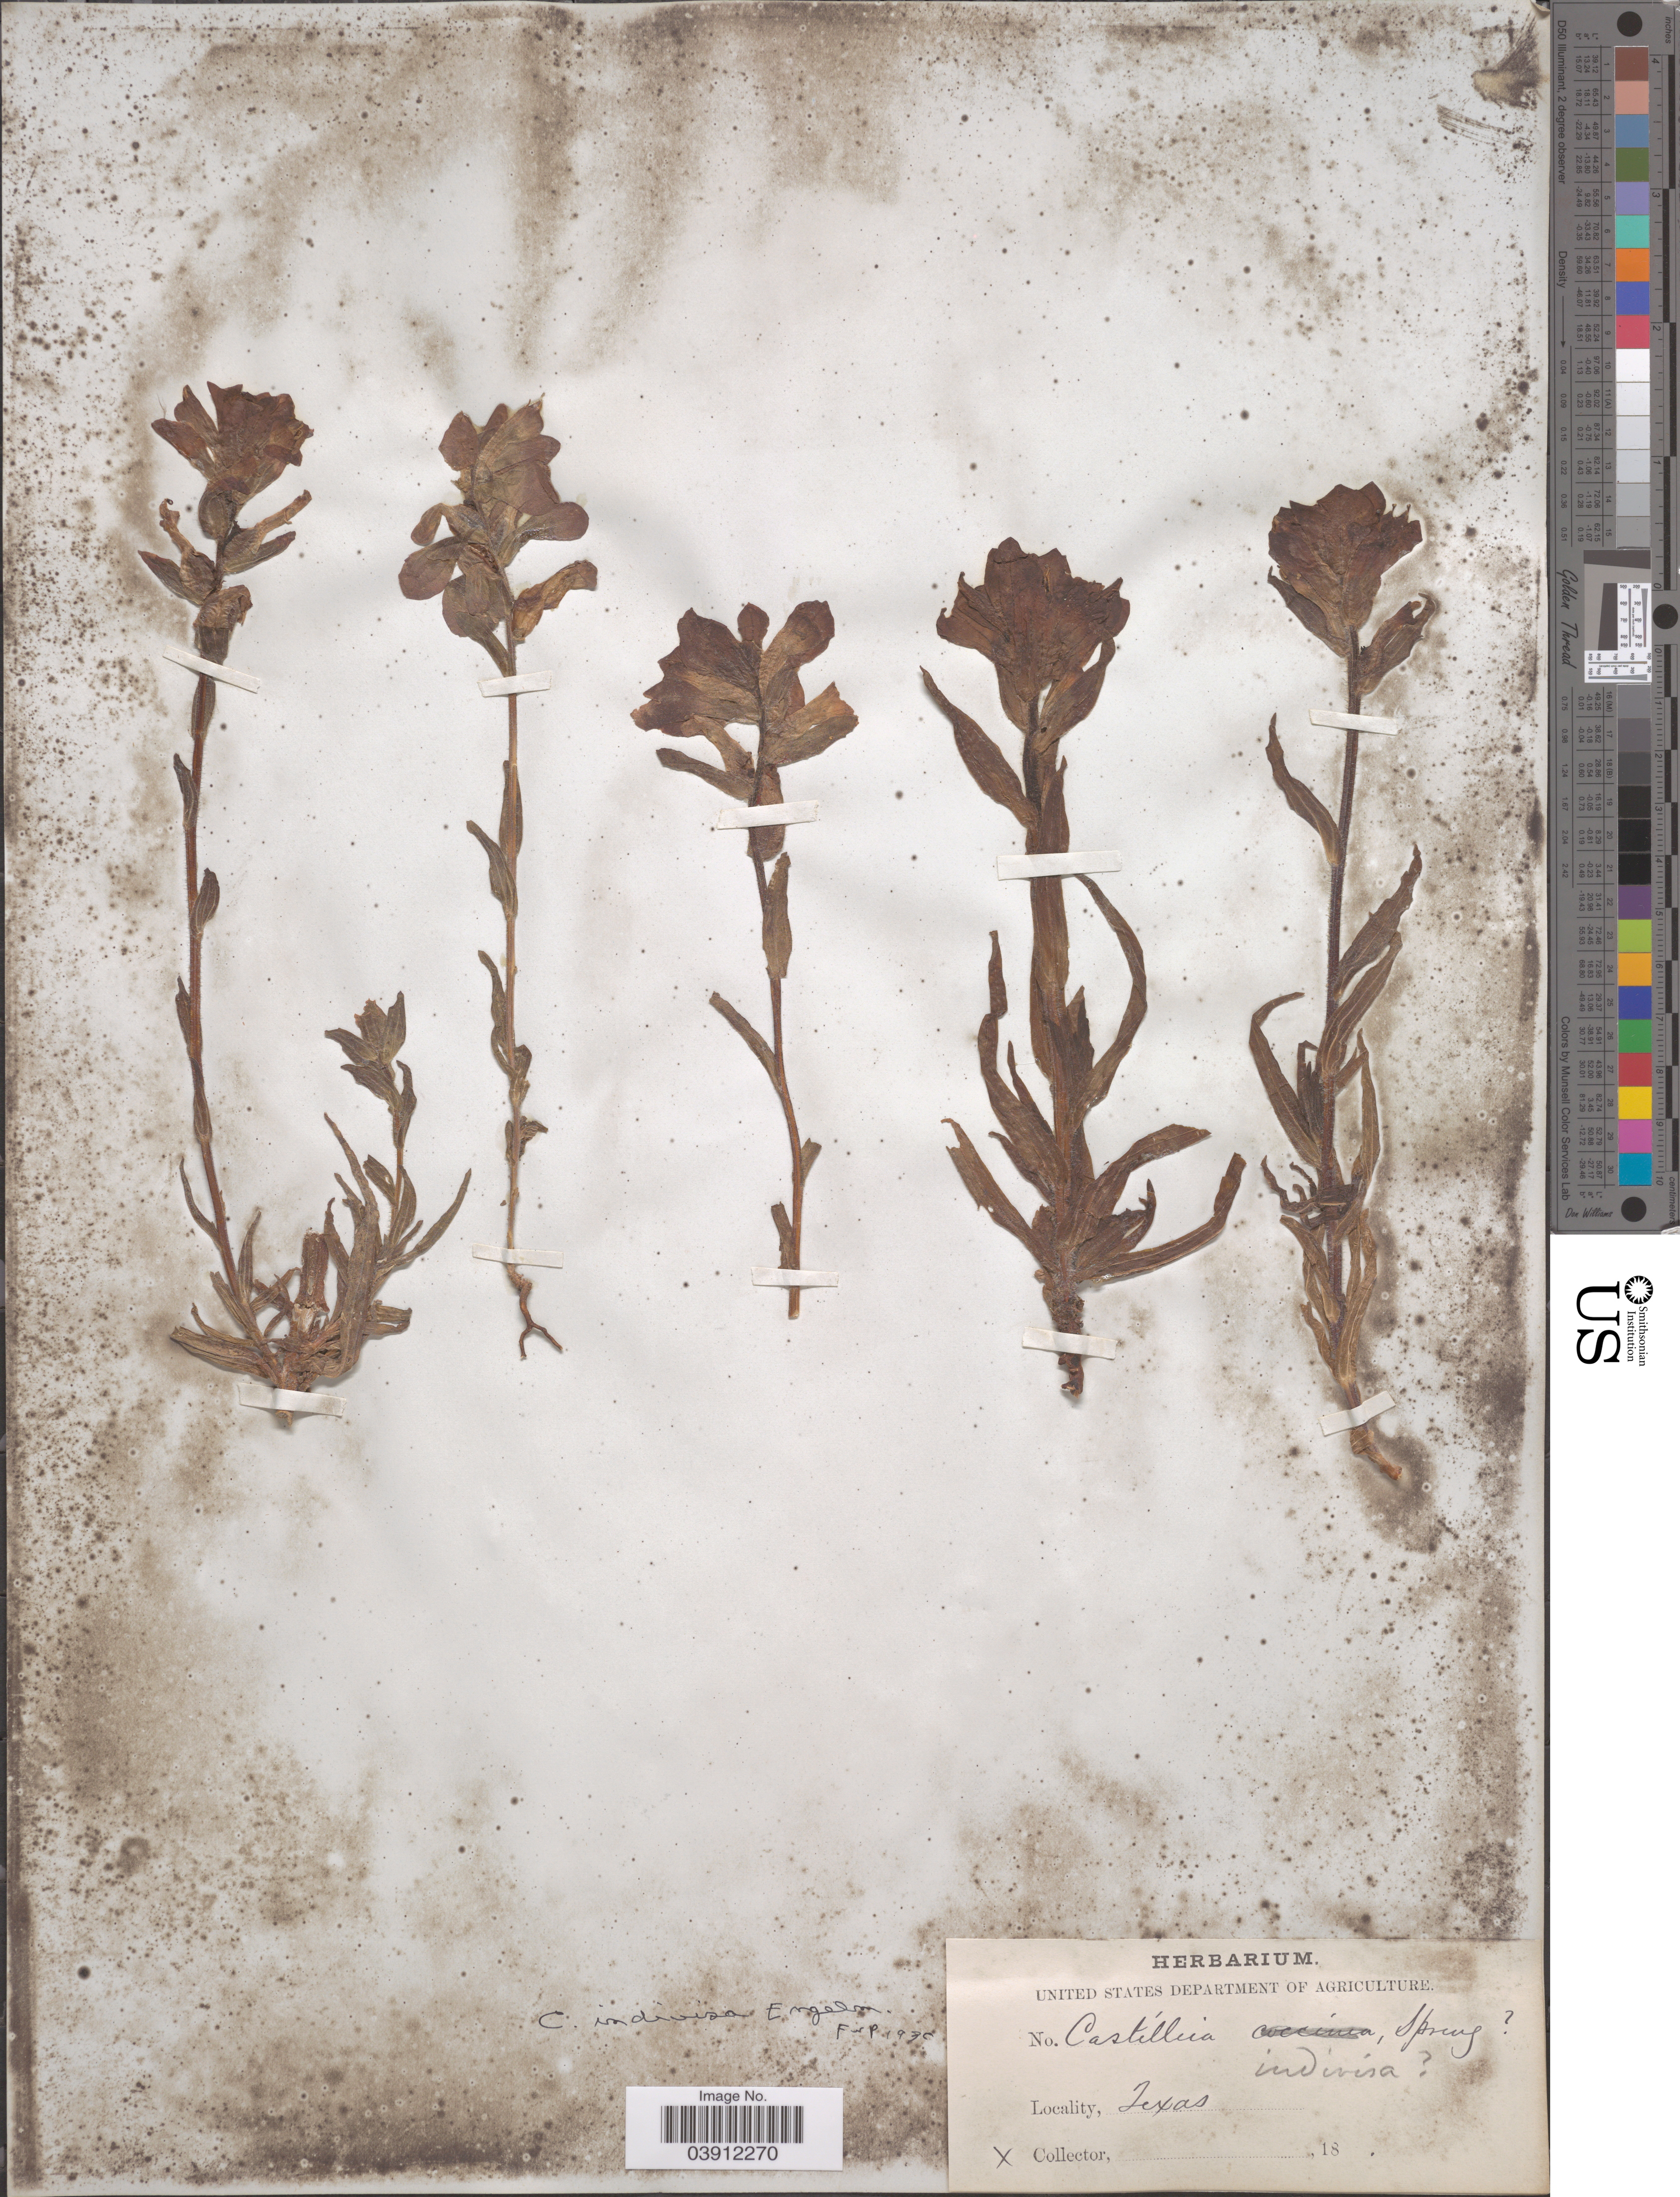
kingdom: Plantae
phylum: Tracheophyta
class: Magnoliopsida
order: Lamiales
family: Orobanchaceae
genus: Castilleja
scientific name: Castilleja indivisa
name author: Engelm. in Engelm. & A. Gray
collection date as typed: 18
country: United States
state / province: Texas